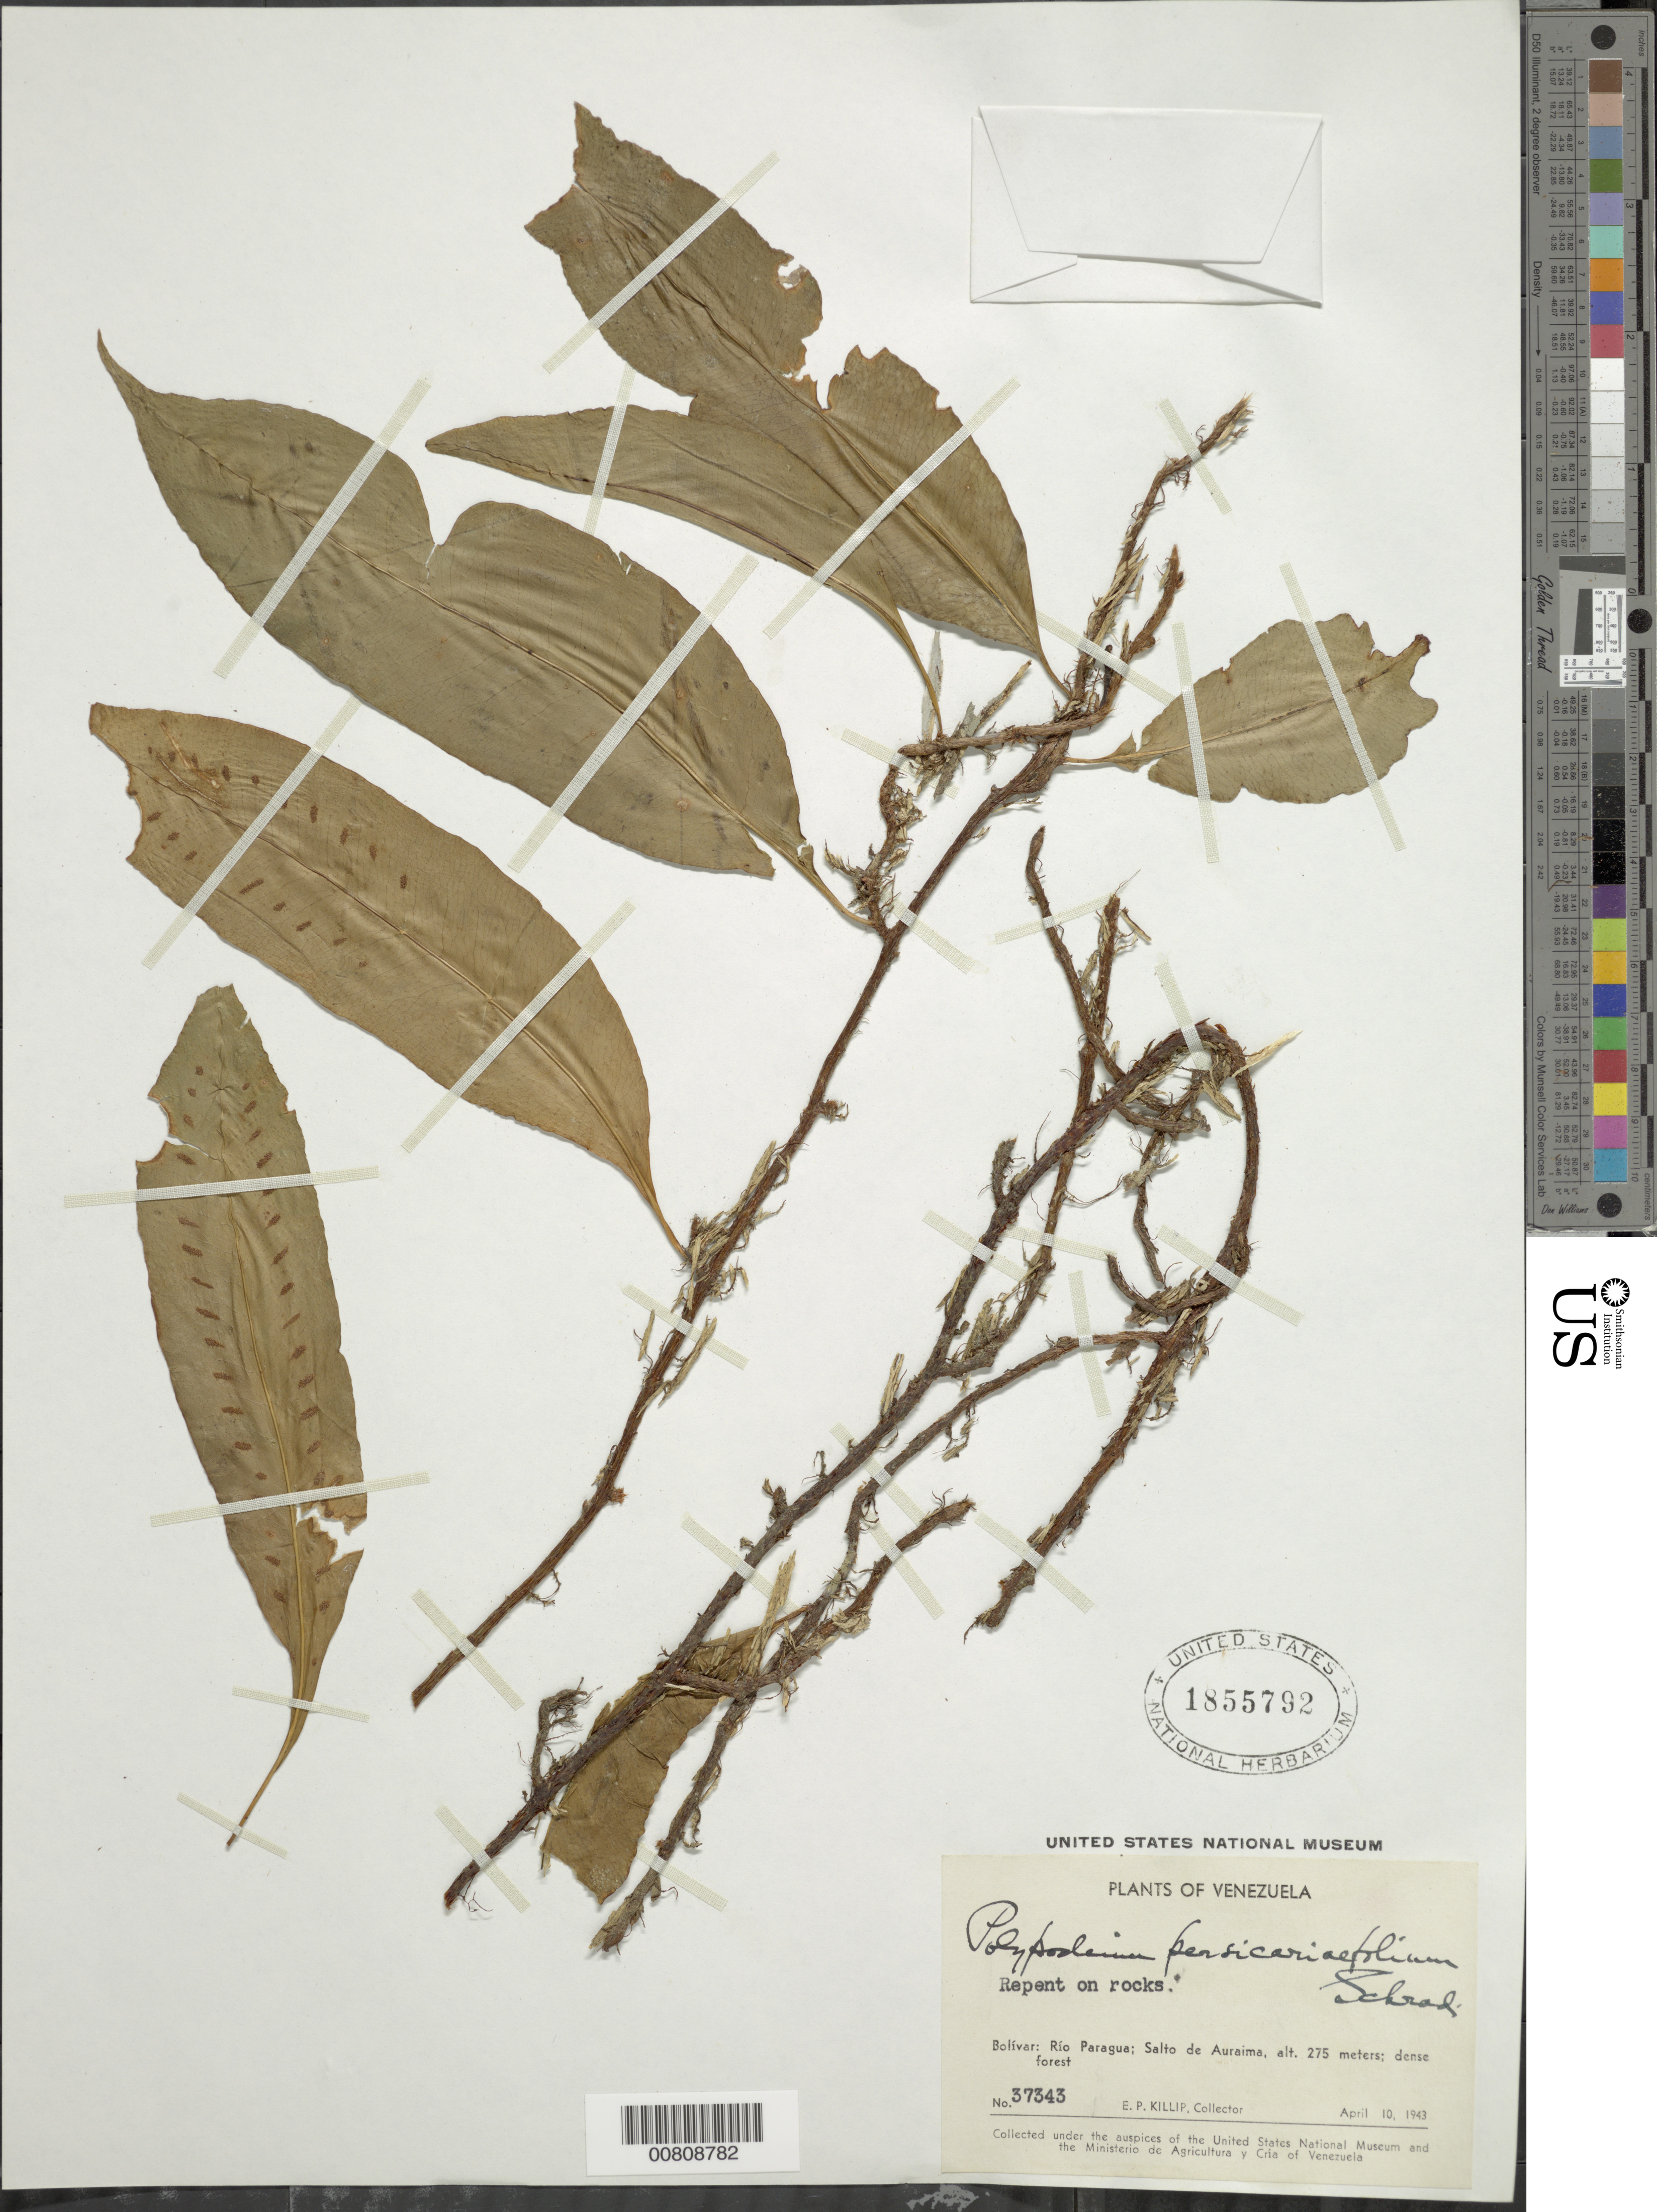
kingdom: Plantae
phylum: Tracheophyta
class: Polypodiopsida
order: Polypodiales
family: Polypodiaceae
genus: Microgramma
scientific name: Microgramma persicariifolia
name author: (Schrad.) C. Presl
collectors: E. P. Killip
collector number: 37343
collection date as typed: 10-Apr-43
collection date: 1943-04-10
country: Venezuela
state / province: Bolívar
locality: Salto de Auraima, Río Paragua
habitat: Dense forest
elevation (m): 275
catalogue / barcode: US 1855792